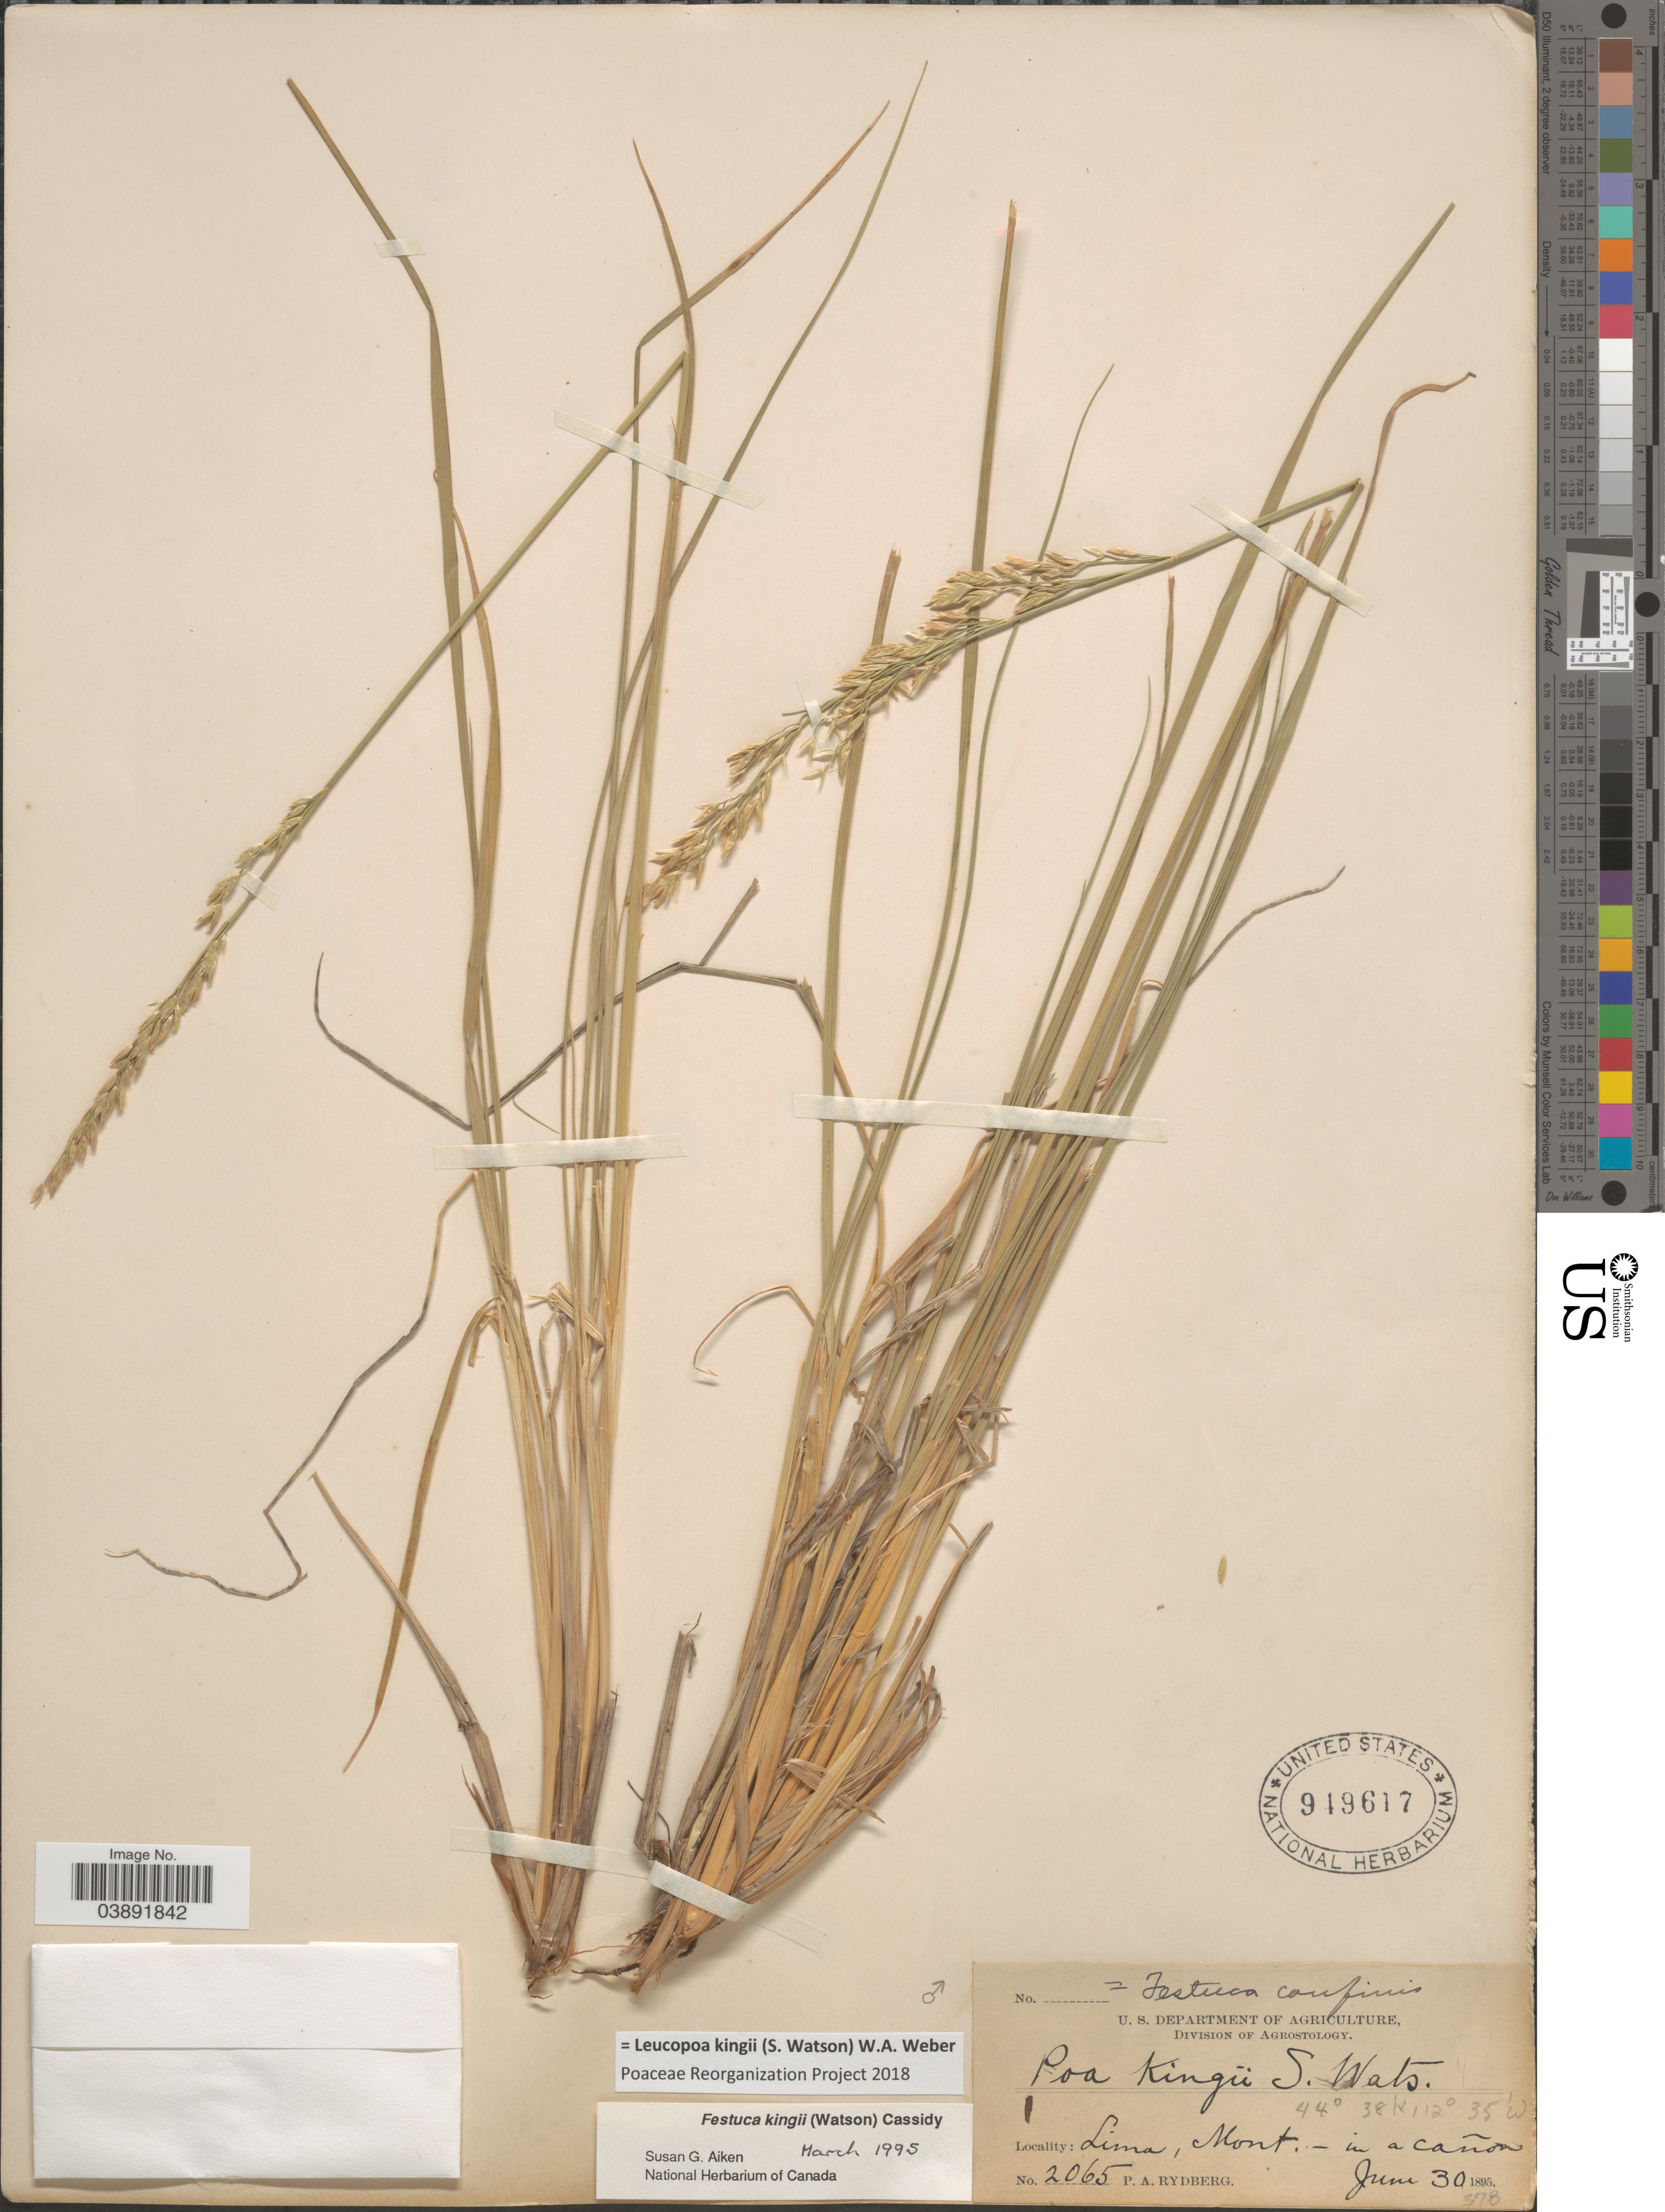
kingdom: Plantae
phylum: Tracheophyta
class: Liliopsida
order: Poales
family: Poaceae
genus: Hesperochloa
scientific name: Hesperochloa kingii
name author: (S. Watson) Rydb.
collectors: P. A. Rydberg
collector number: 2065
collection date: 1895-06-30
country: United States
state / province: Montana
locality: Lima, in a cañon.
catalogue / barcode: US 949617